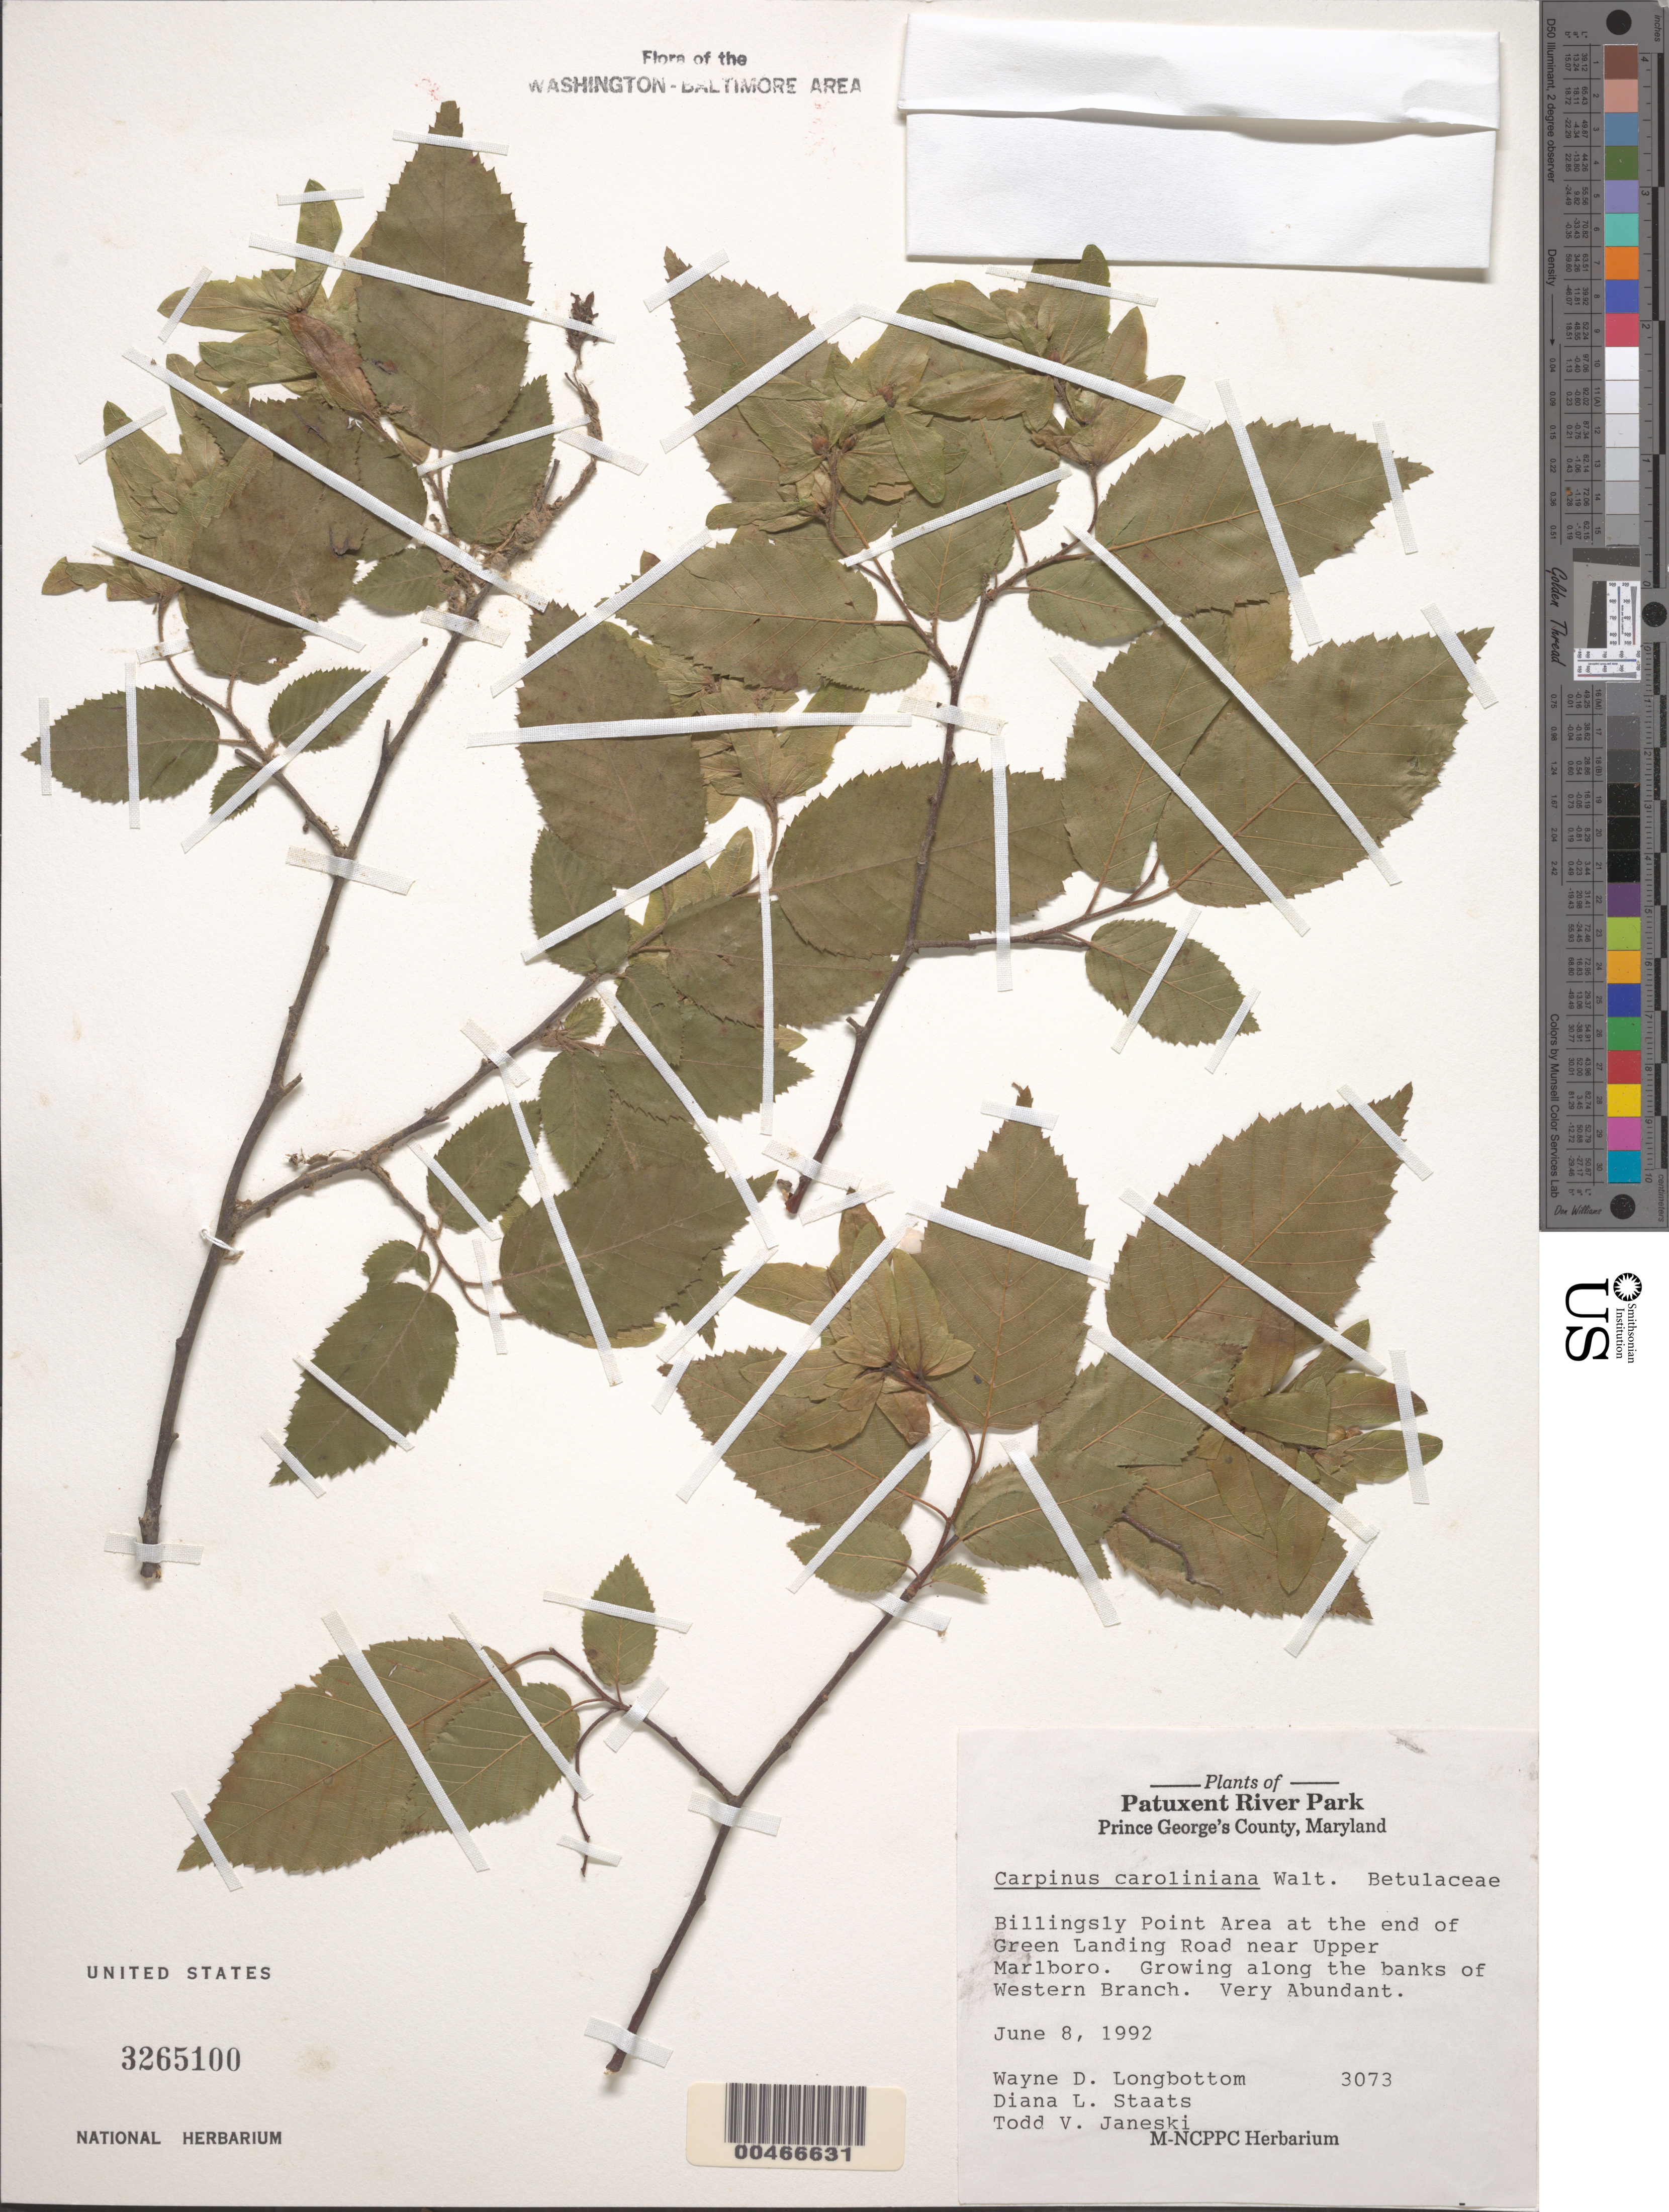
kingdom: Plantae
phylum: Tracheophyta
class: Magnoliopsida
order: Fagales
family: Betulaceae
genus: Carpinus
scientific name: Carpinus caroliniana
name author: Walter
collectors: W. D. Longbottom, D. Staats & T. Janeski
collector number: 3073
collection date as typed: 08 Jun 1992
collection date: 1992-06-08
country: United States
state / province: Maryland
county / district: Prince George's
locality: Billingsly Point Area, end of Green Landing Road, Upper Marlboro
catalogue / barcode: US 3265100